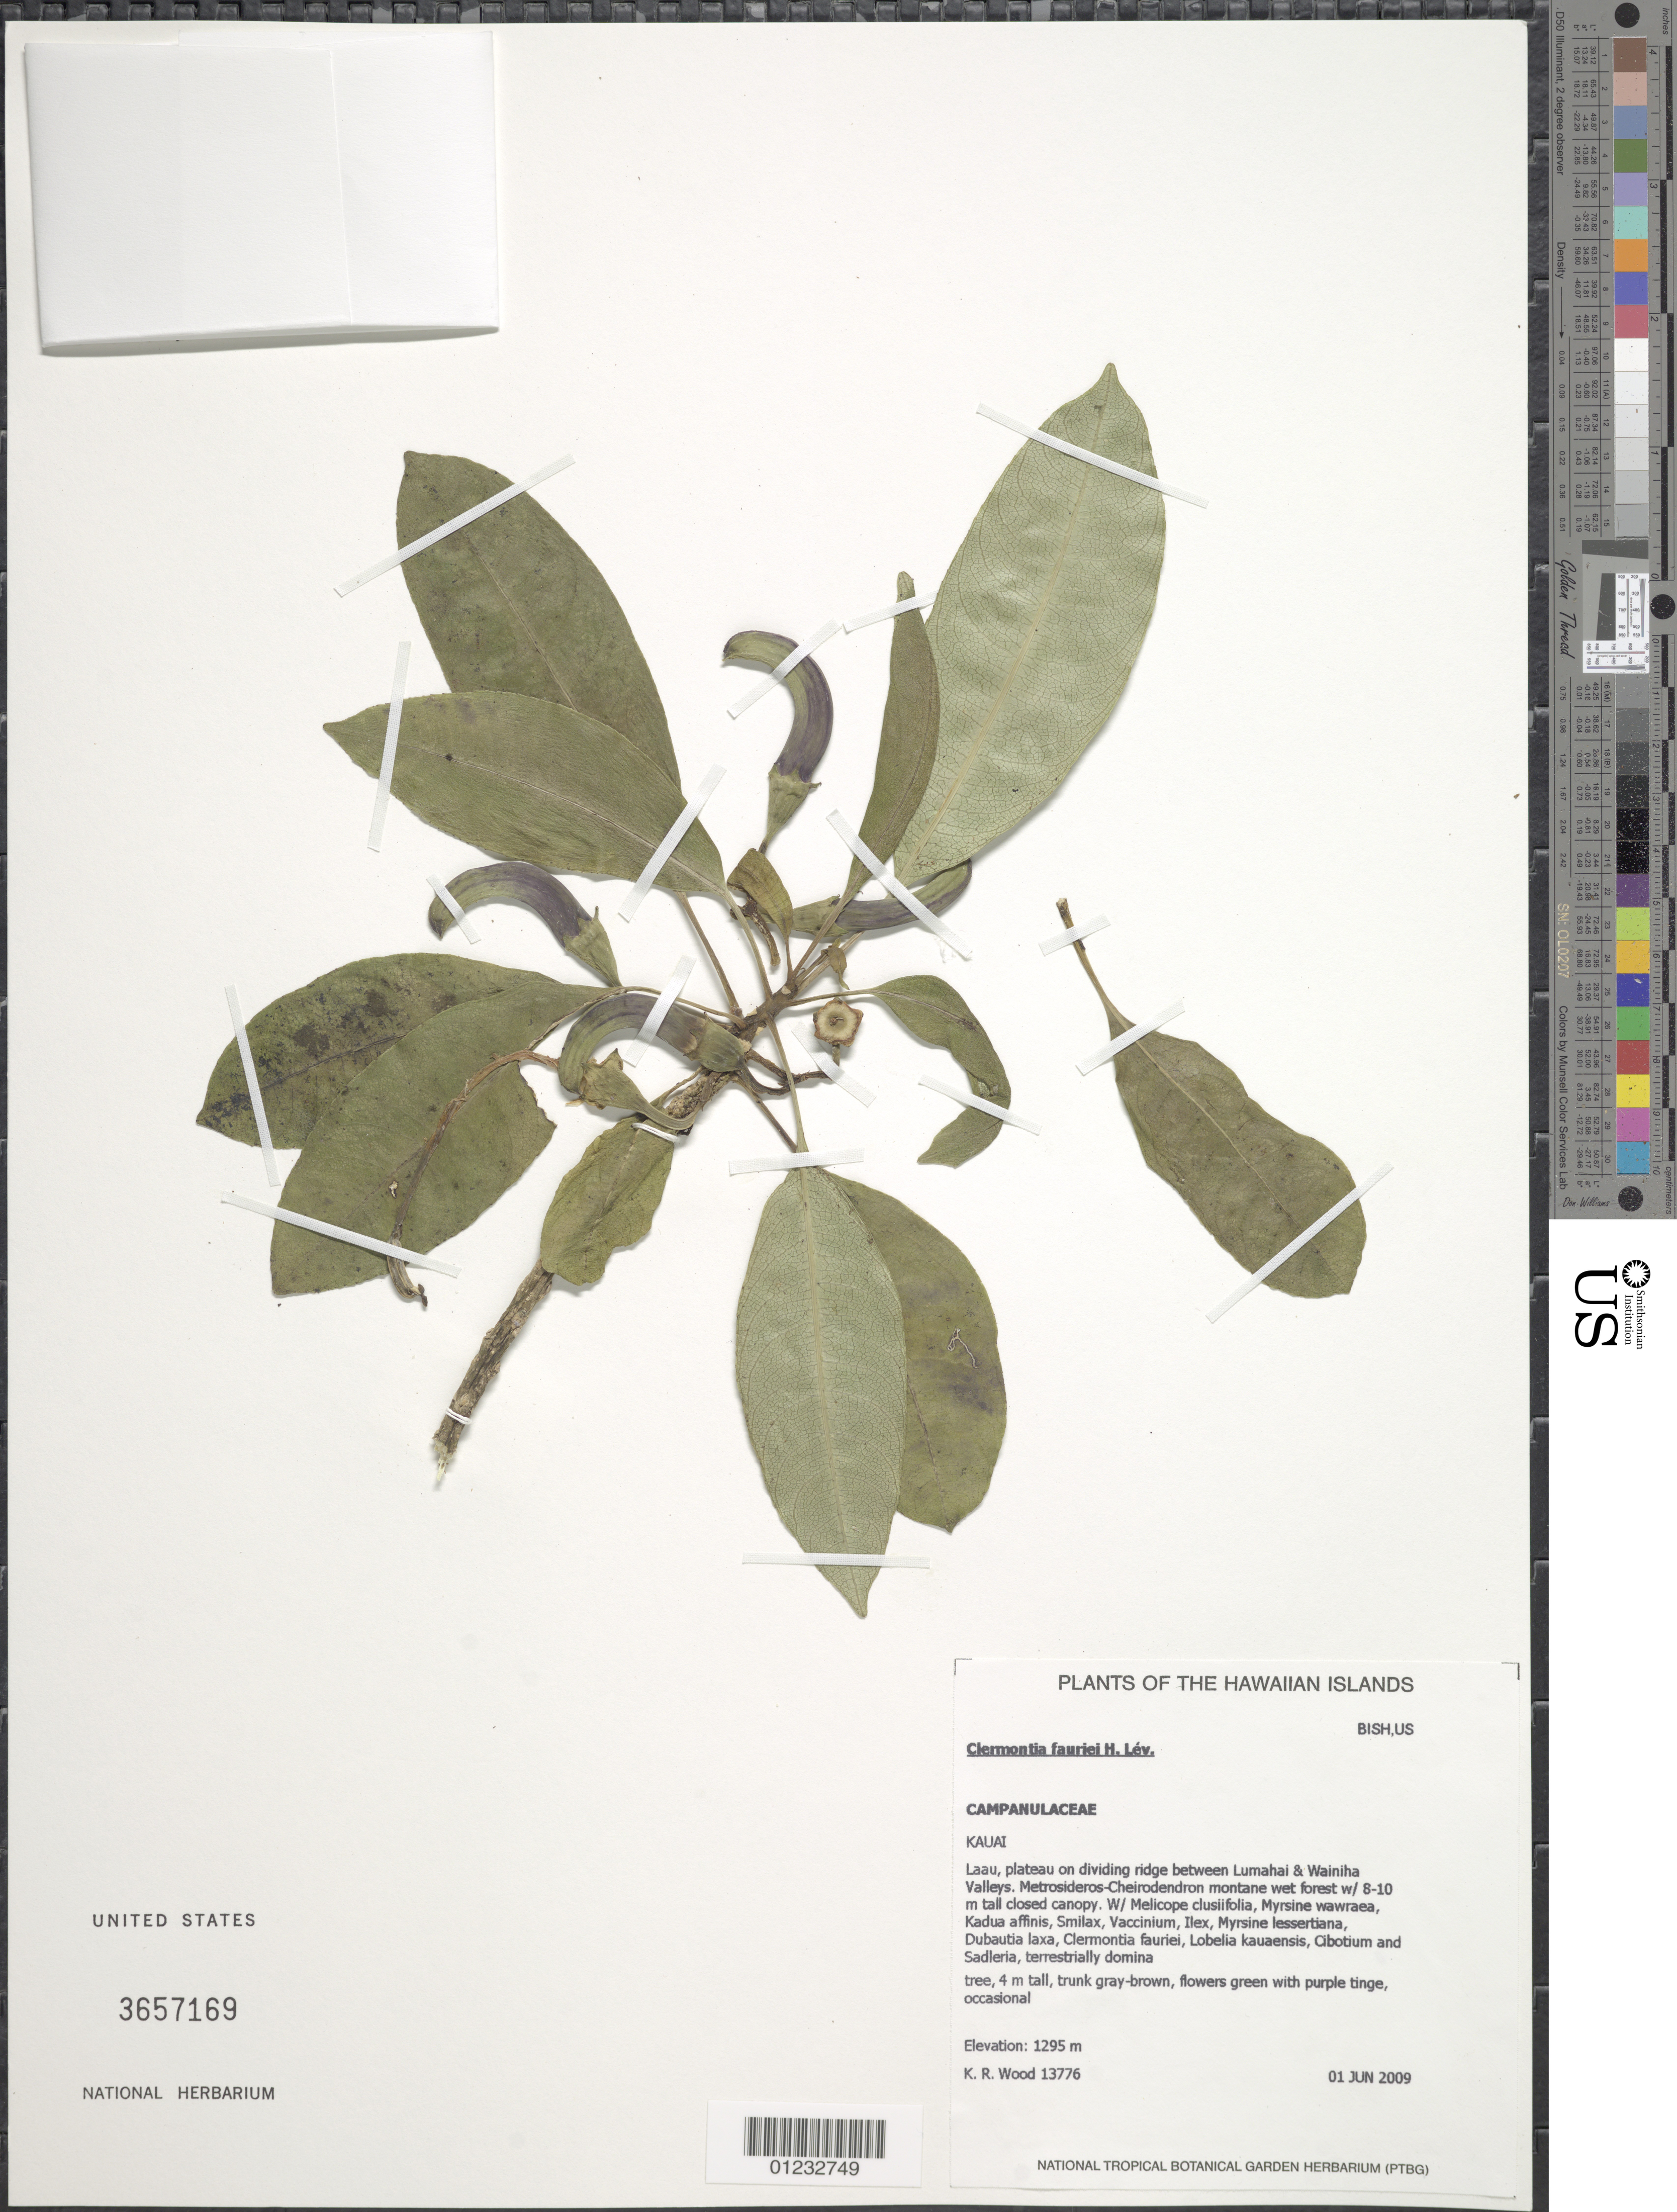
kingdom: Plantae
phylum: Tracheophyta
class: Magnoliopsida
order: Asterales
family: Campanulaceae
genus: Clermontia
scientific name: Clermontia fauriei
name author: H. Lév.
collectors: K. R. Wood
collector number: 13776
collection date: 2009-06-01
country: United States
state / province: Hawaii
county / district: Kauai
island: Kaua'i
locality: Laau, plateau on dividing ridge between Lumahai & Wainiha Valleys.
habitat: Montane wet forest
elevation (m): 1295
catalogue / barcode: US 3657169